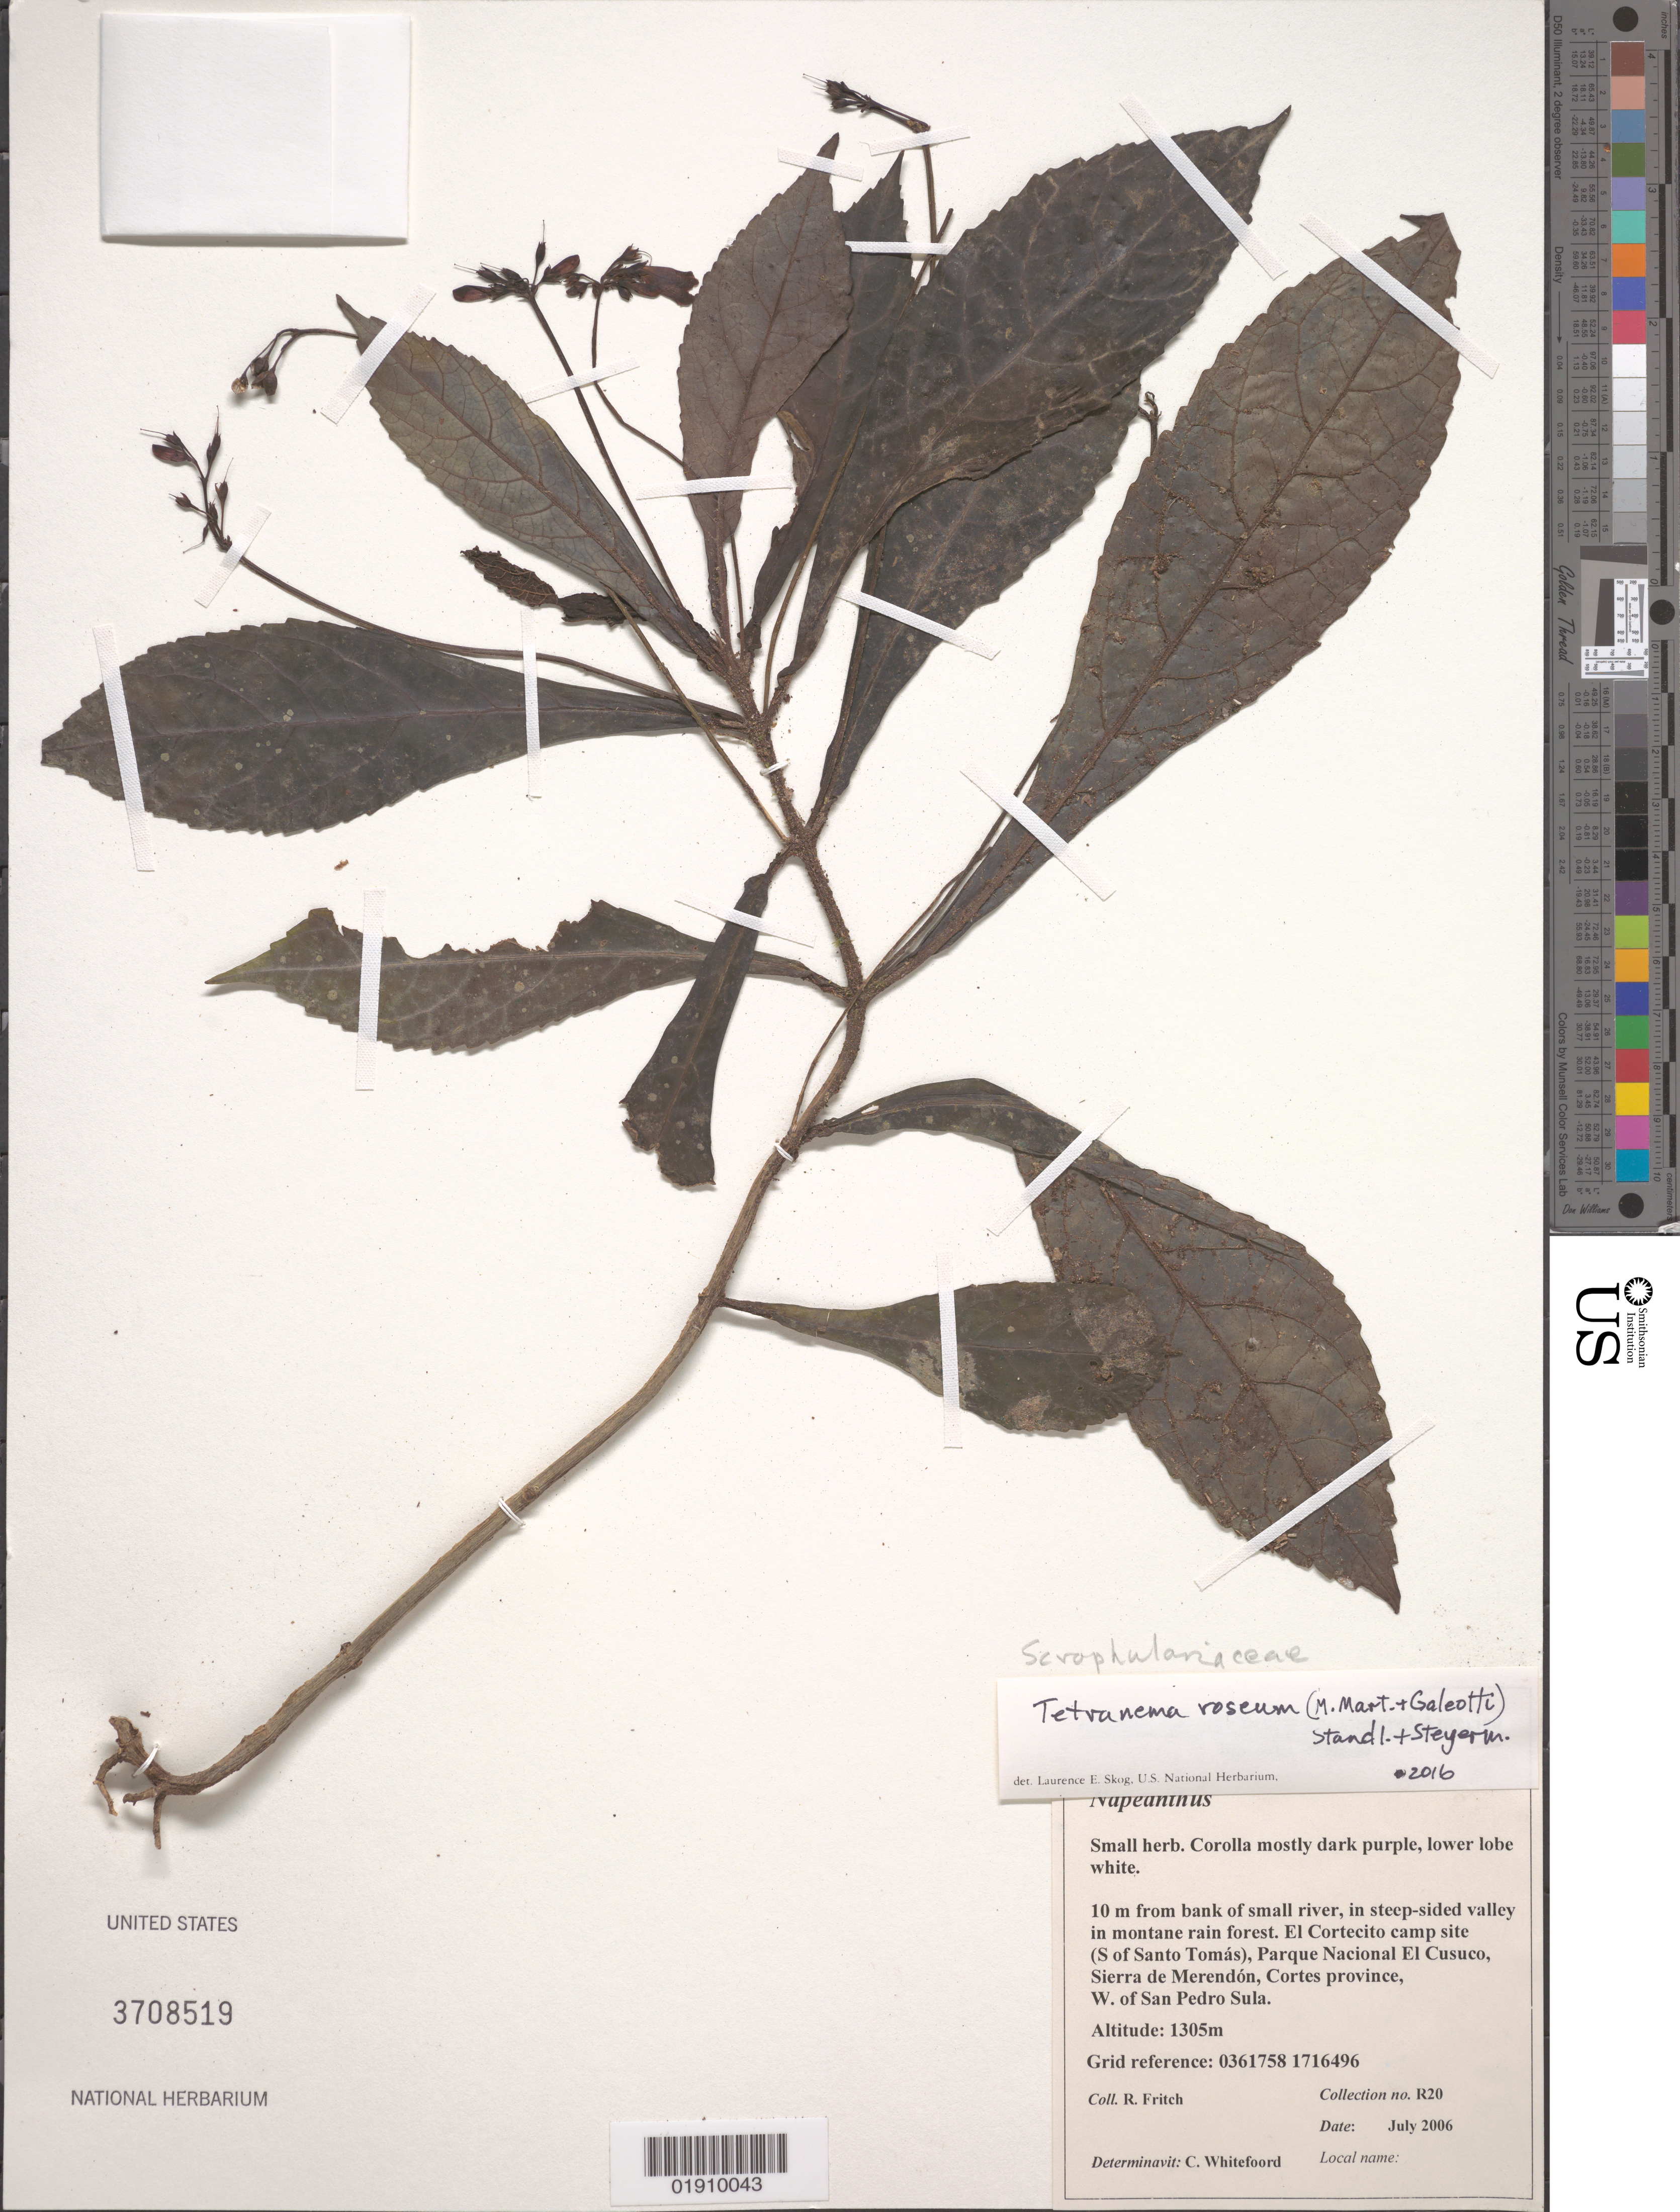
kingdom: Plantae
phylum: Tracheophyta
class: Magnoliopsida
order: Lamiales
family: Plantaginaceae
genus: Tetranema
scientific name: Tetranema roseum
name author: (M. Martens & Galeotti) Standl. & Steyerm.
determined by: Skog, Laurence E.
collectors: R. Fritch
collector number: R20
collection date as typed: July 2006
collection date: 2006-07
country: Honduras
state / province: Cortés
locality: El Cortecito camp site (S of Santo Tomas), Parque Nacional El Cusuco, Sierra de Merendon, Cortes province, W. of San Pedro Sula.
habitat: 10 m from bank of small river, in steep-sided valley in montane rain forest.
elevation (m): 1305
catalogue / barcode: US 3708519